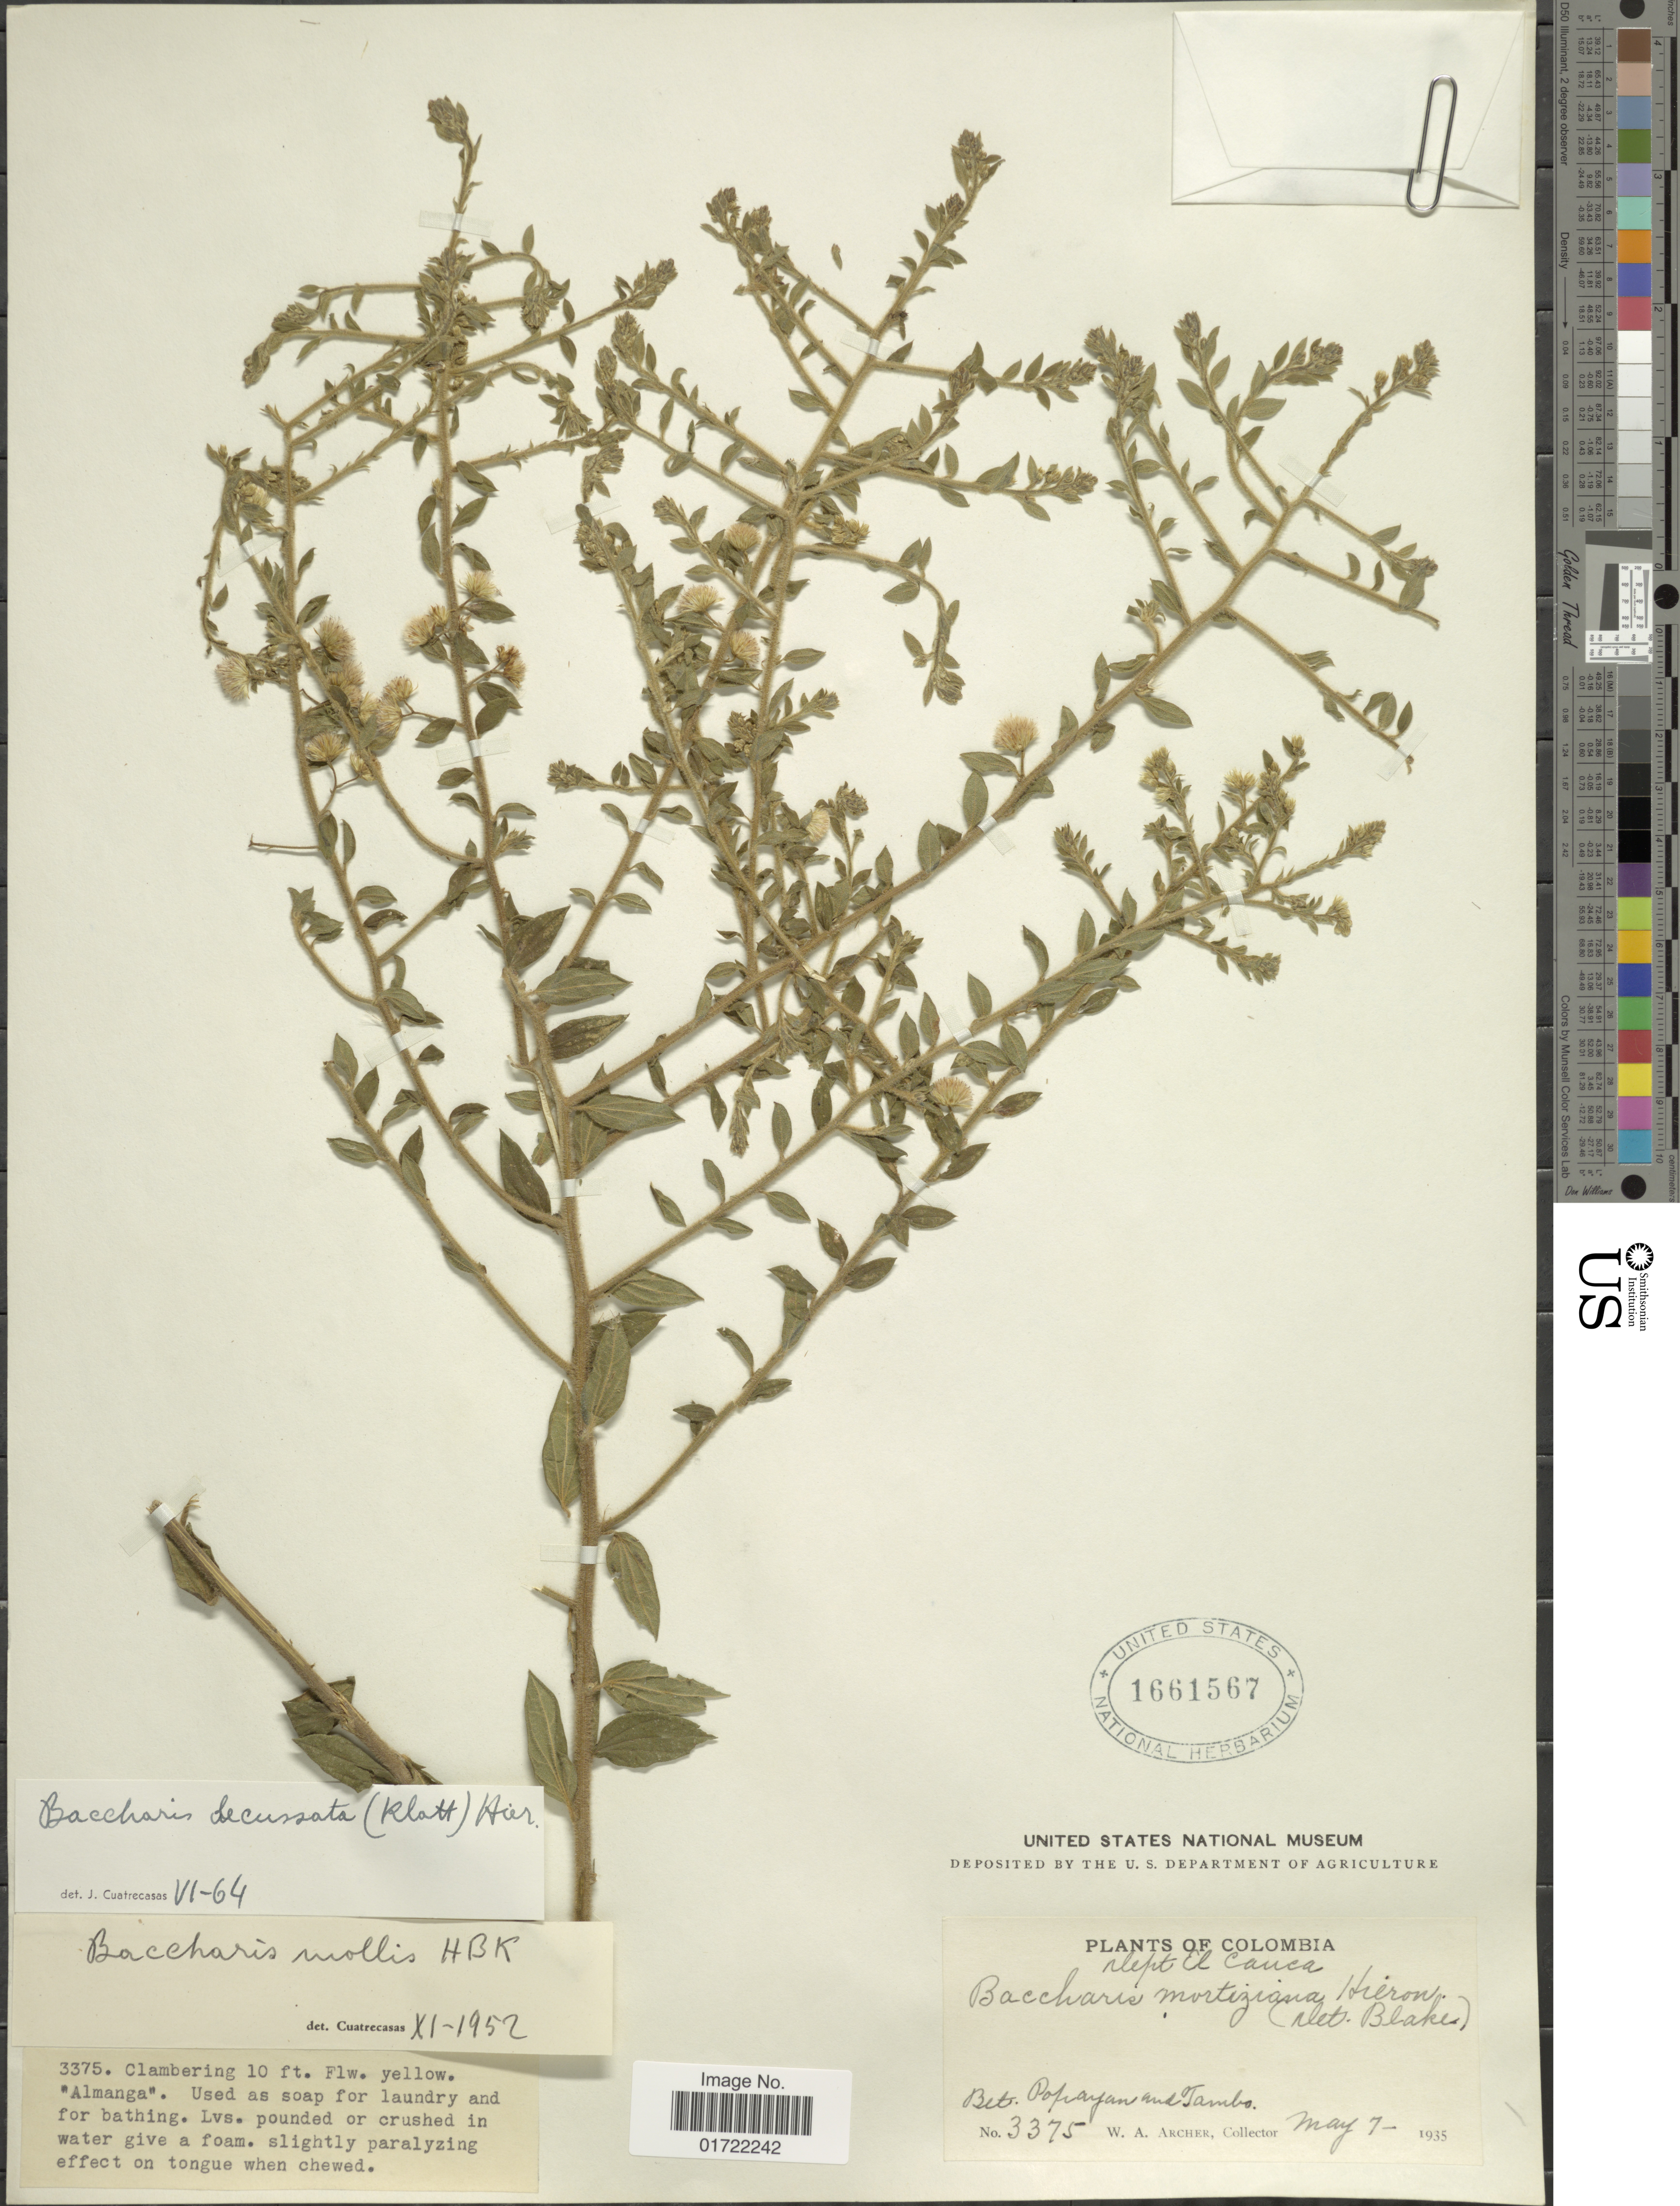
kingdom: Plantae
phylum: Tracheophyta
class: Magnoliopsida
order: Asterales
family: Asteraceae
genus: Baccharis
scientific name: Baccharis decussata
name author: (Klatt) Hieron.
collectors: W. A. Archer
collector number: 3375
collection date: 1935-05-07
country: Colombia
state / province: Cauca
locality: Bet. Popayan and Tambo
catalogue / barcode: US 1661567